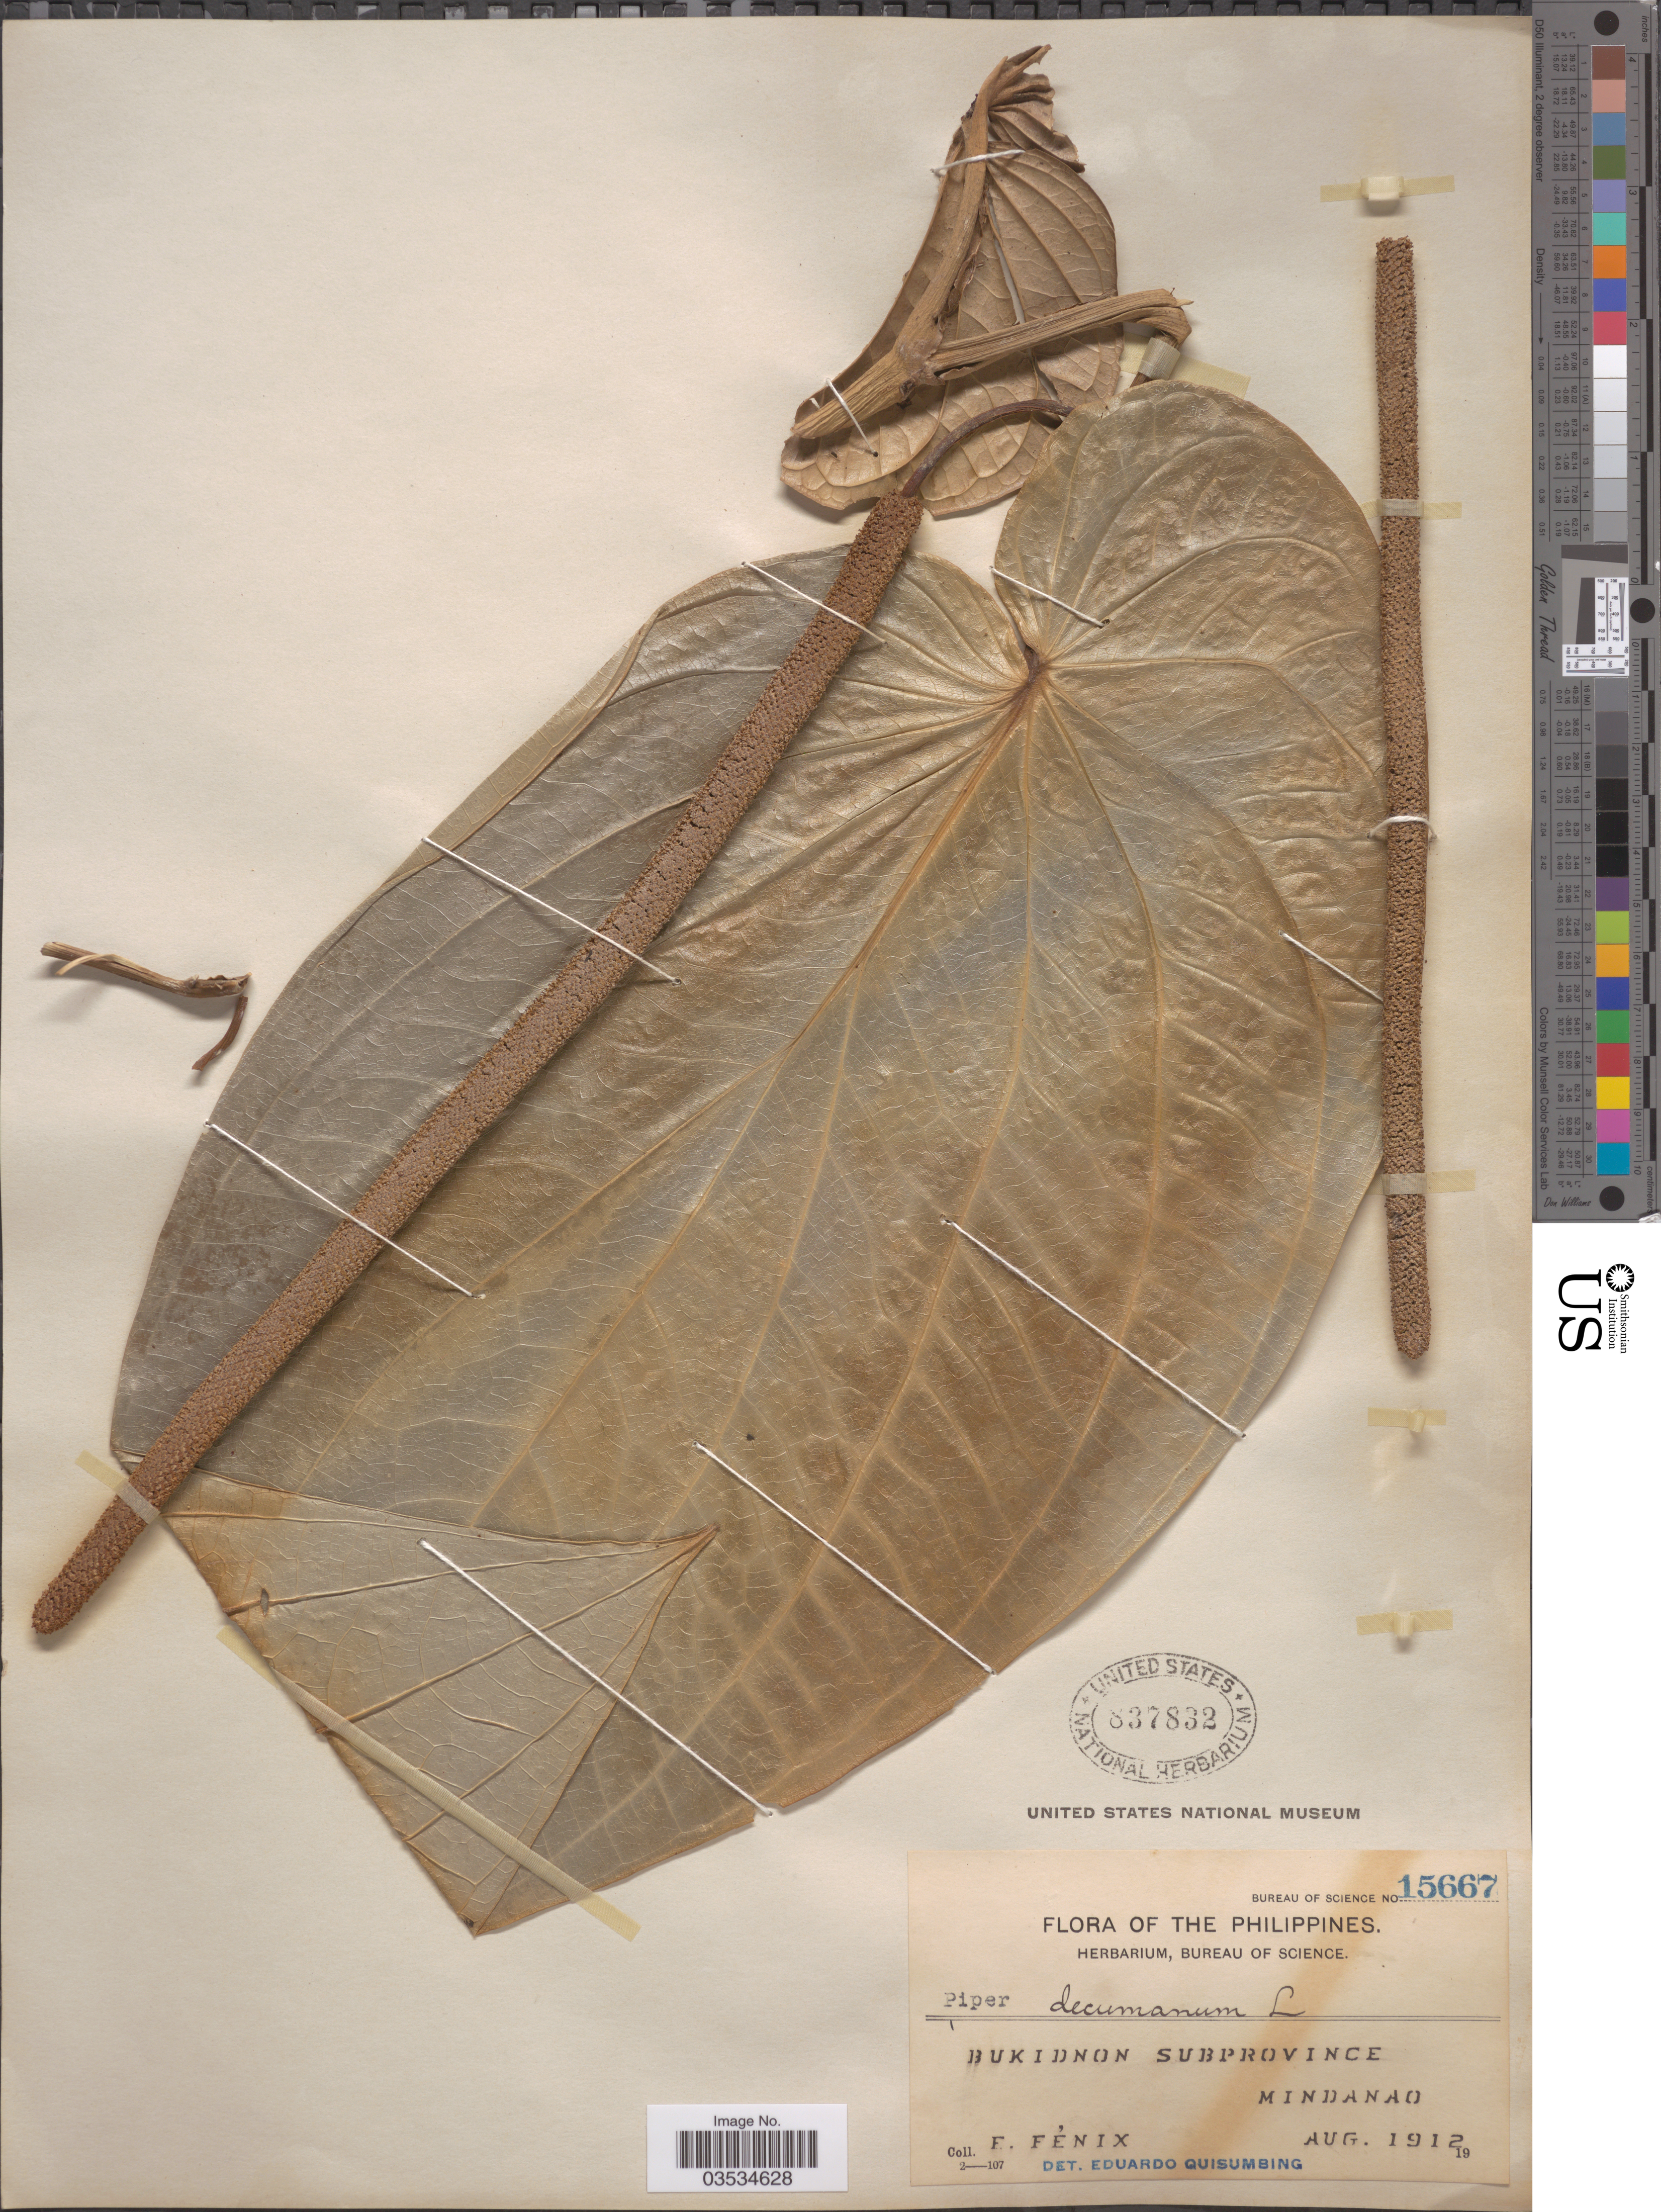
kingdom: Plantae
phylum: Tracheophyta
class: Magnoliopsida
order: Piperales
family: Piperaceae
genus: Piper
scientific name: Piper decumanum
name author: (Rumph.) L.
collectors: E. Fénix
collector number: Bureau of Science 15667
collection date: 1912-08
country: Philippines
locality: Bukidnon Subprovince. Mindanao.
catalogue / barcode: US 837832